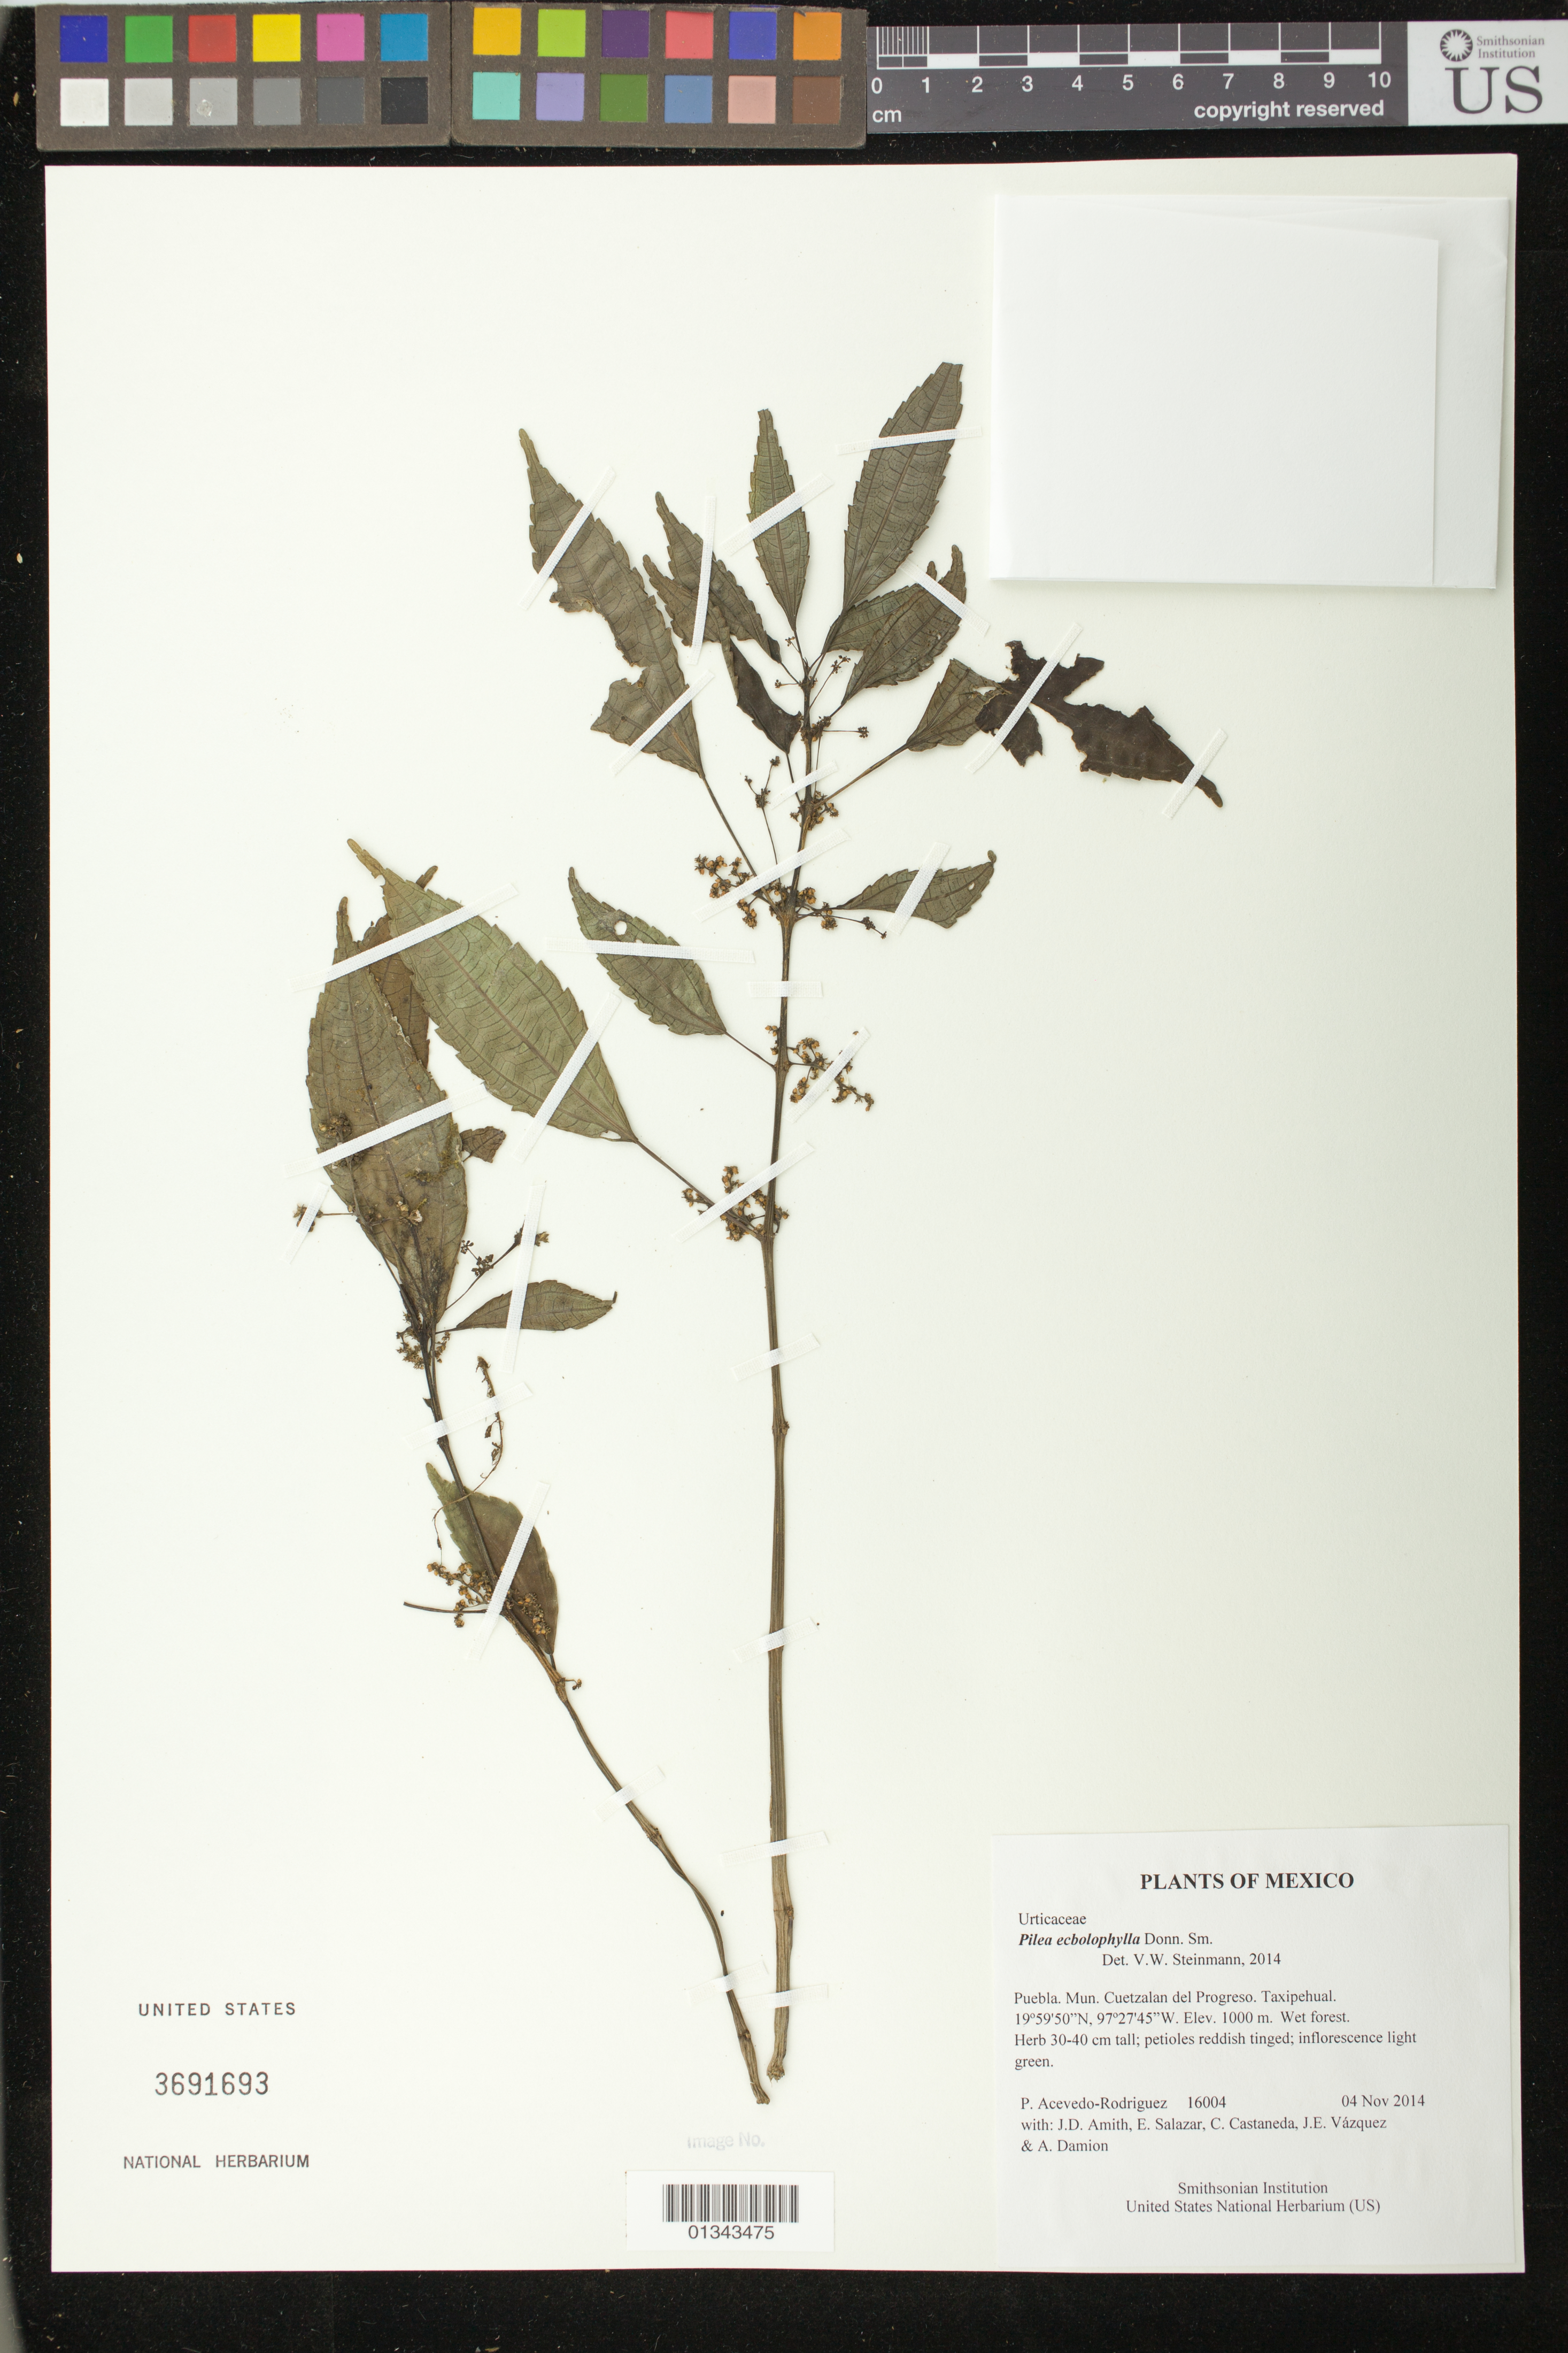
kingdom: Plantae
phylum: Tracheophyta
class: Magnoliopsida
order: Rosales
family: Urticaceae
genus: Pilea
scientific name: Pilea ecbolophylla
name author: Donn. Sm.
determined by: Steinmann, Victor W.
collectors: P. Acevedo-Rodr., J. D. Amith, E. Salazar, C. Castaneda, J. E. Vázquez & A. Damion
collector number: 16004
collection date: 2014-11-04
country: Mexico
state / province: Puebla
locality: Mun. Cuetzalan del Progreso. Taxipehual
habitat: Wet forest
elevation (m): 1000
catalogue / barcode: US 3691693